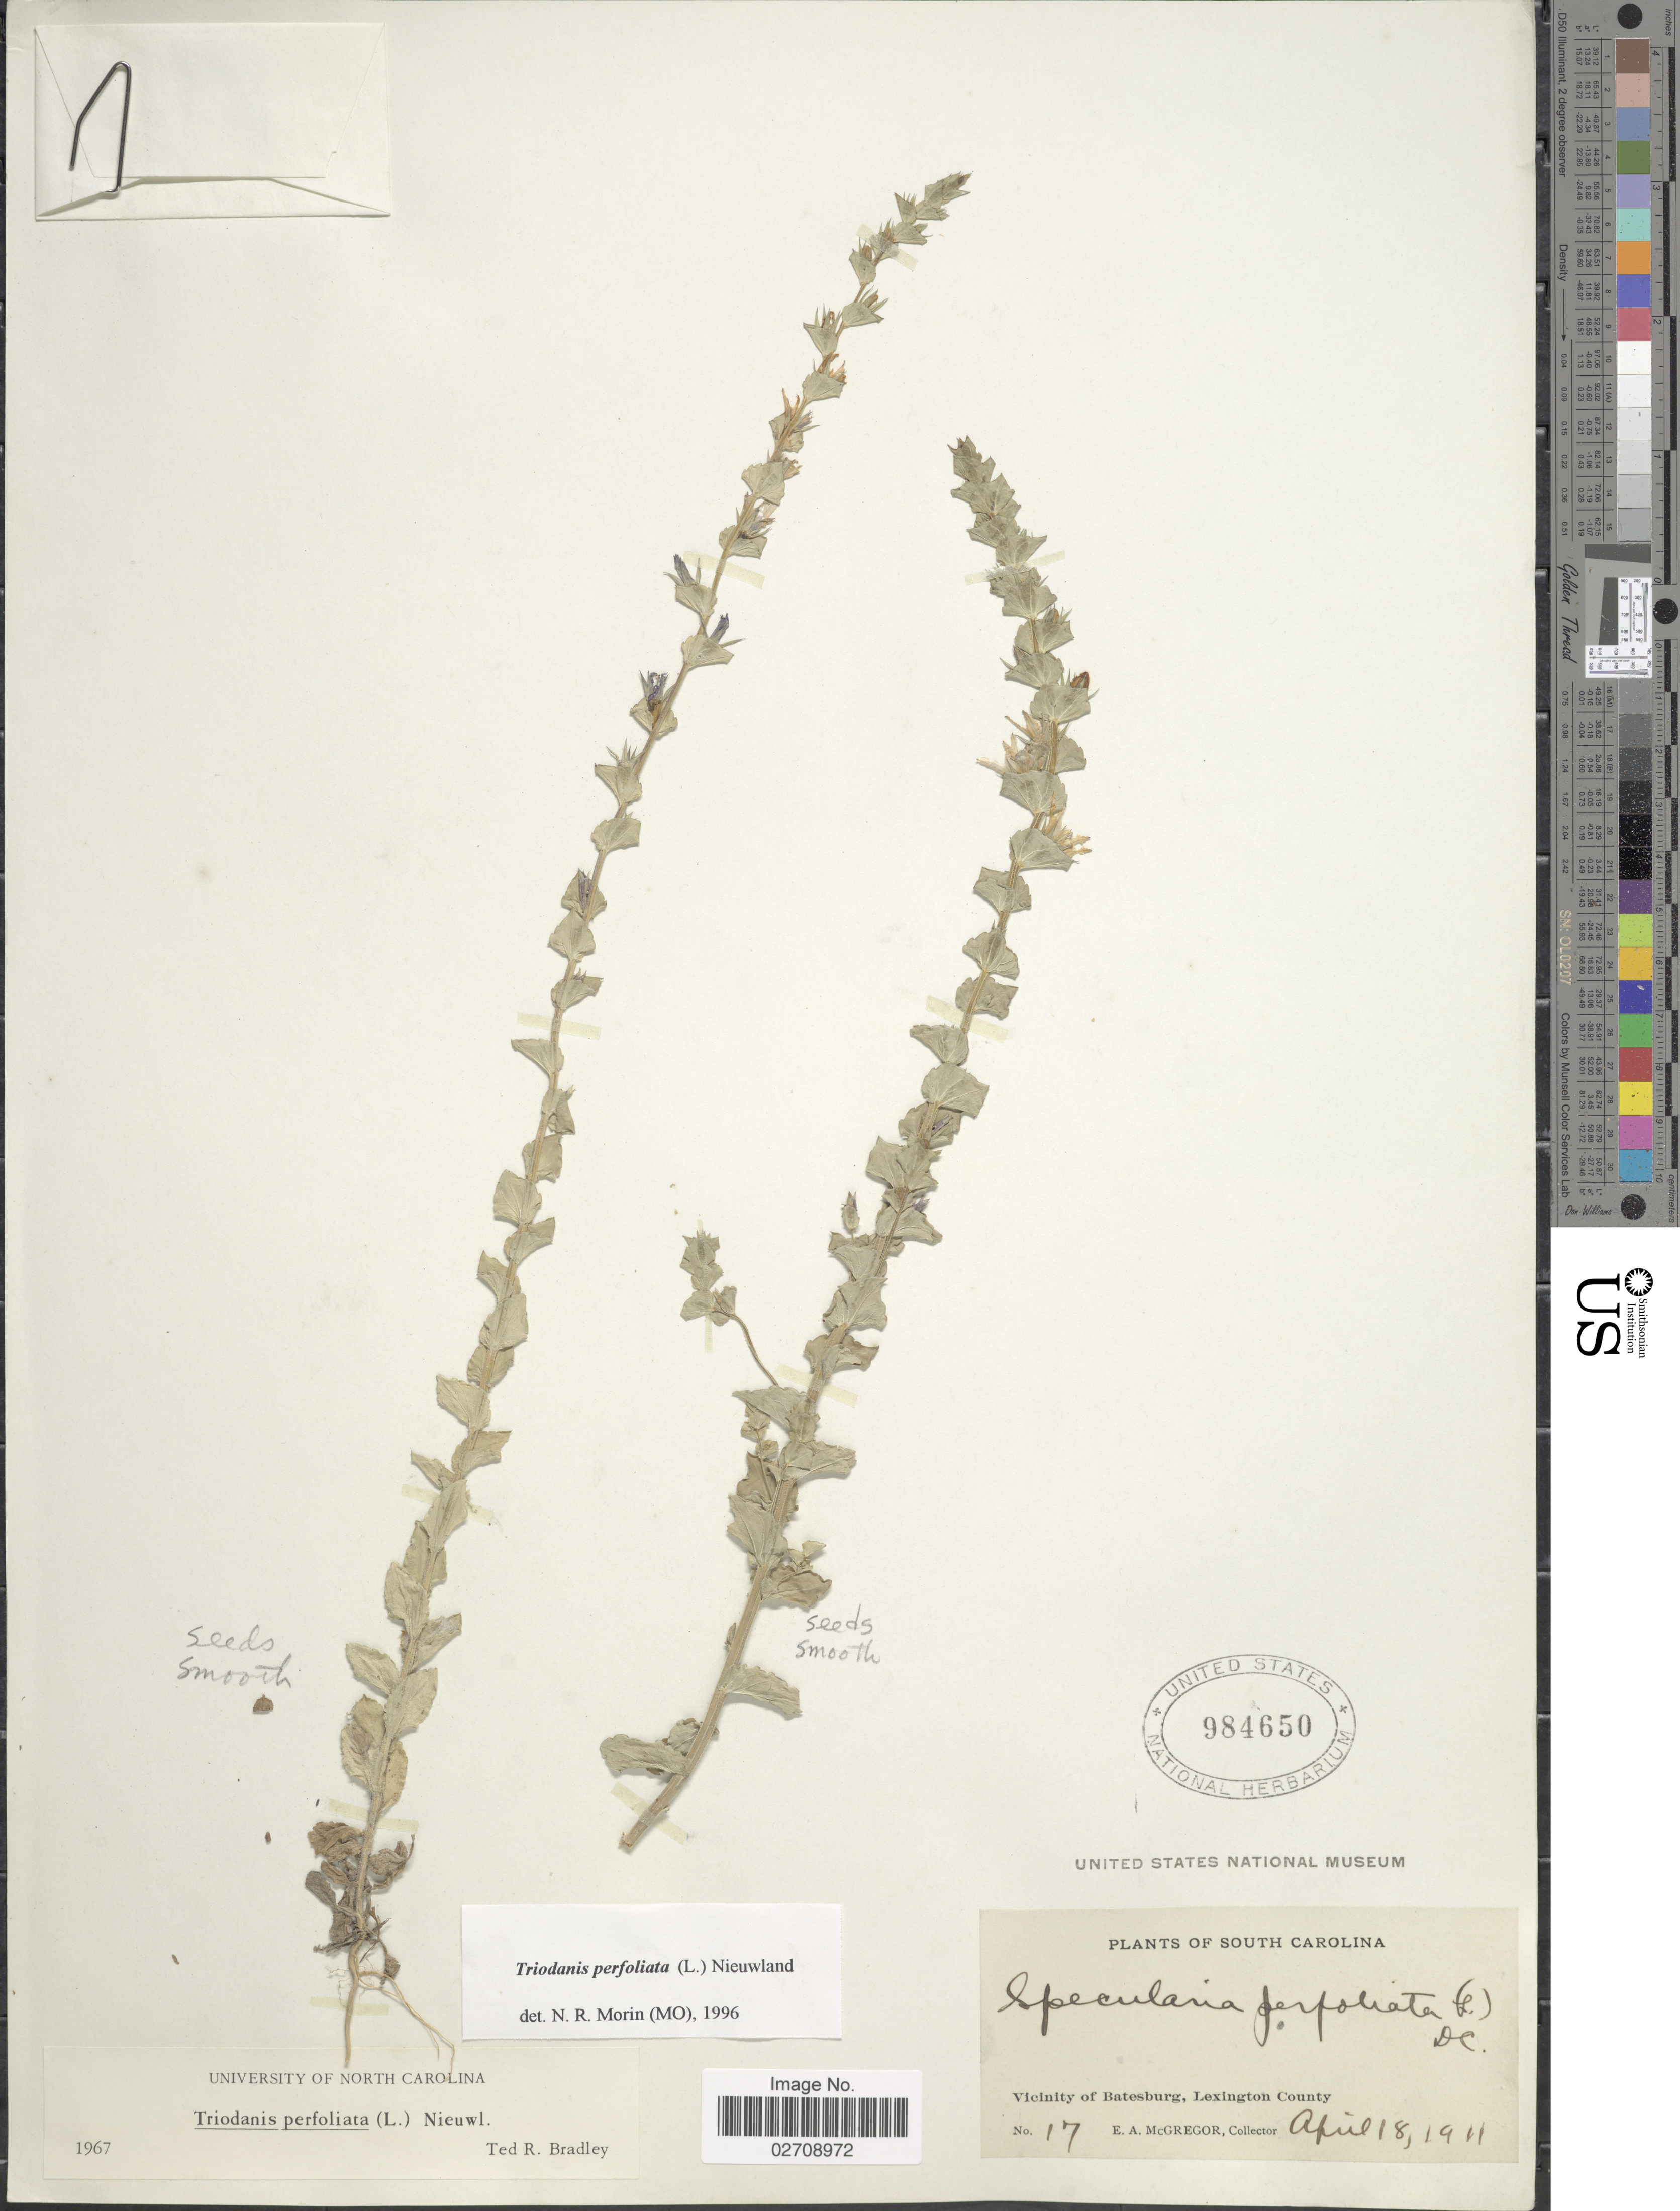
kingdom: Plantae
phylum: Tracheophyta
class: Magnoliopsida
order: Asterales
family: Campanulaceae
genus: Triodanis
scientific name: Triodanis perfoliata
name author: (L.) Nieuwl.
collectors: E. A. McGregor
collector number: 17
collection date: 1911-04-18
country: United States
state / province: South Carolina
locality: Vicinity of Batesburg, Lexington County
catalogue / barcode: US 984650